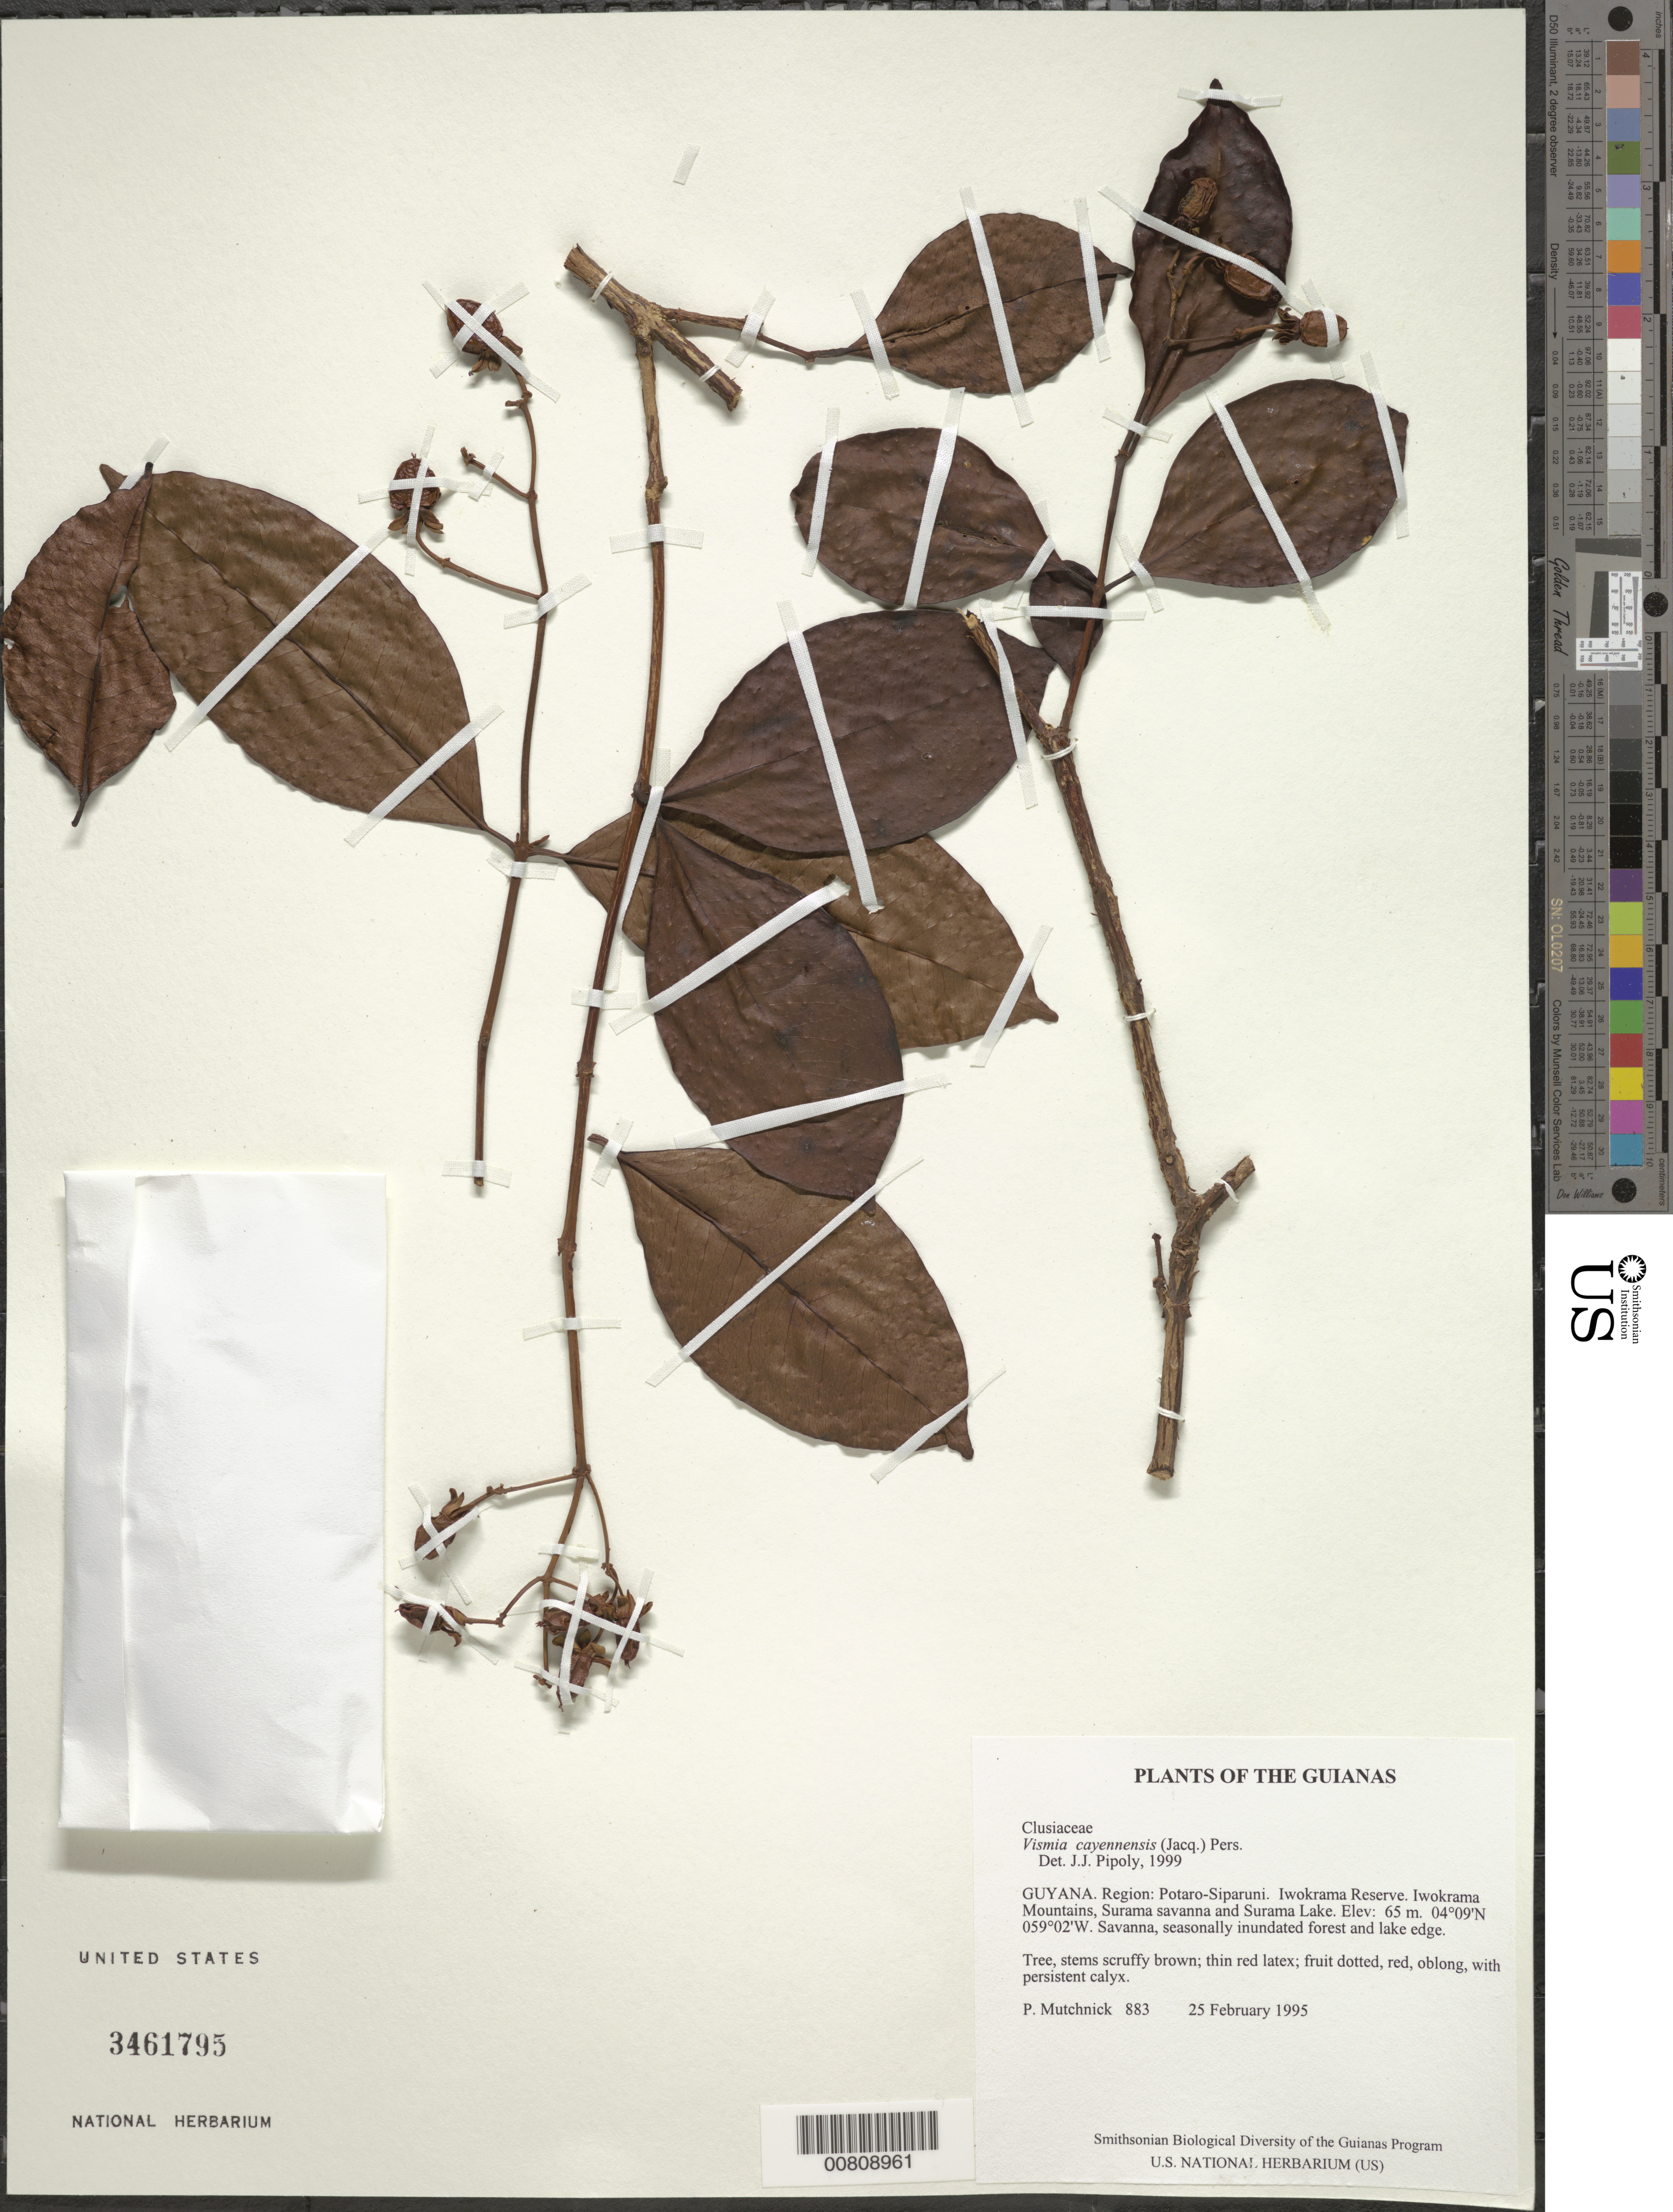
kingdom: Plantae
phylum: Tracheophyta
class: Magnoliopsida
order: Malpighiales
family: Hypericaceae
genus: Vismia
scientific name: Vismia cayennensis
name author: (Jacq.) Pers.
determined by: Pipoly, J. J., III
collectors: P. Mutchnick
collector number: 883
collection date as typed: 25 February 1995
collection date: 1995-02-25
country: Guyana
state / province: Potaro-Siparuni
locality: Iwokrama Reserve. Iwokrama Mountains, Surama savanna and Surama Lake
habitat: Savanna, seasonally inundated forest and lake edge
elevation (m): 65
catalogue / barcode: US 3461795